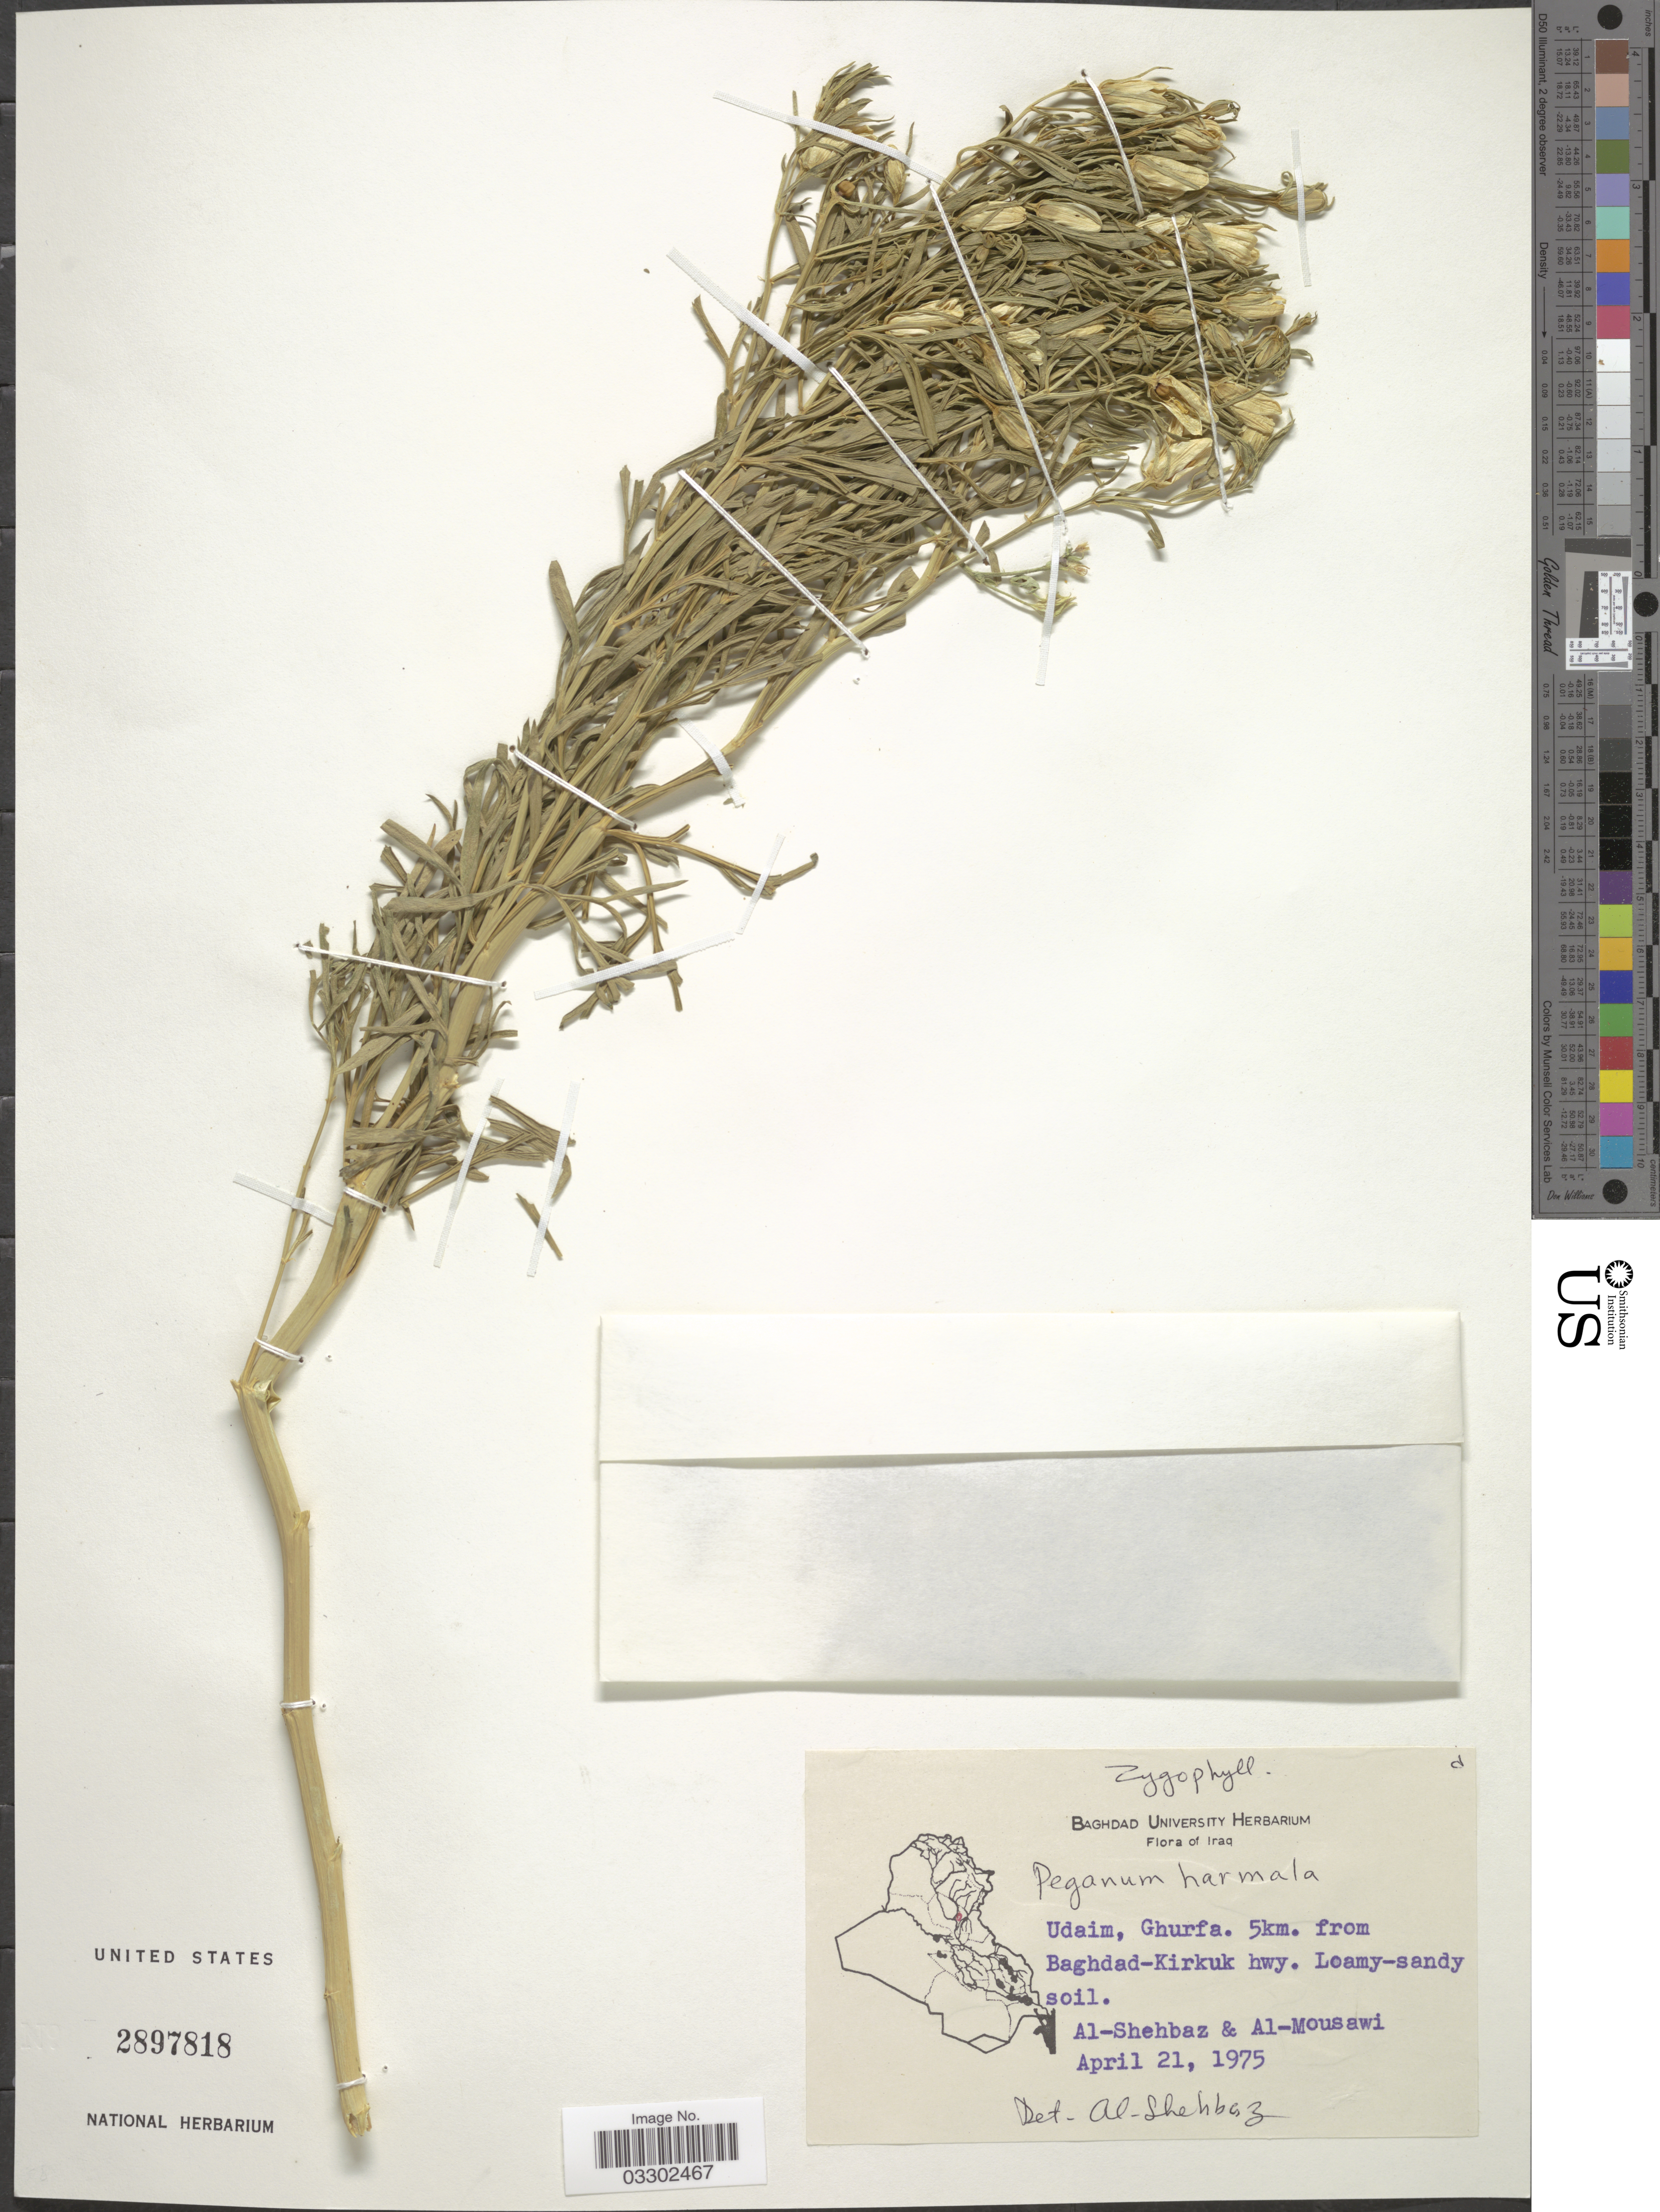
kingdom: Plantae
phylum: Tracheophyta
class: Magnoliopsida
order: Sapindales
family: Tetradiclidaceae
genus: Peganum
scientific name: Peganum harmala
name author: L.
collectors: I. Al-Shehbaz & Al-Mousawi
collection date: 1975-04-21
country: Iraq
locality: Udaim, Ghurfa. 5km. from Baghdad-Kirkuk hwy.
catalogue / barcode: US 2897818